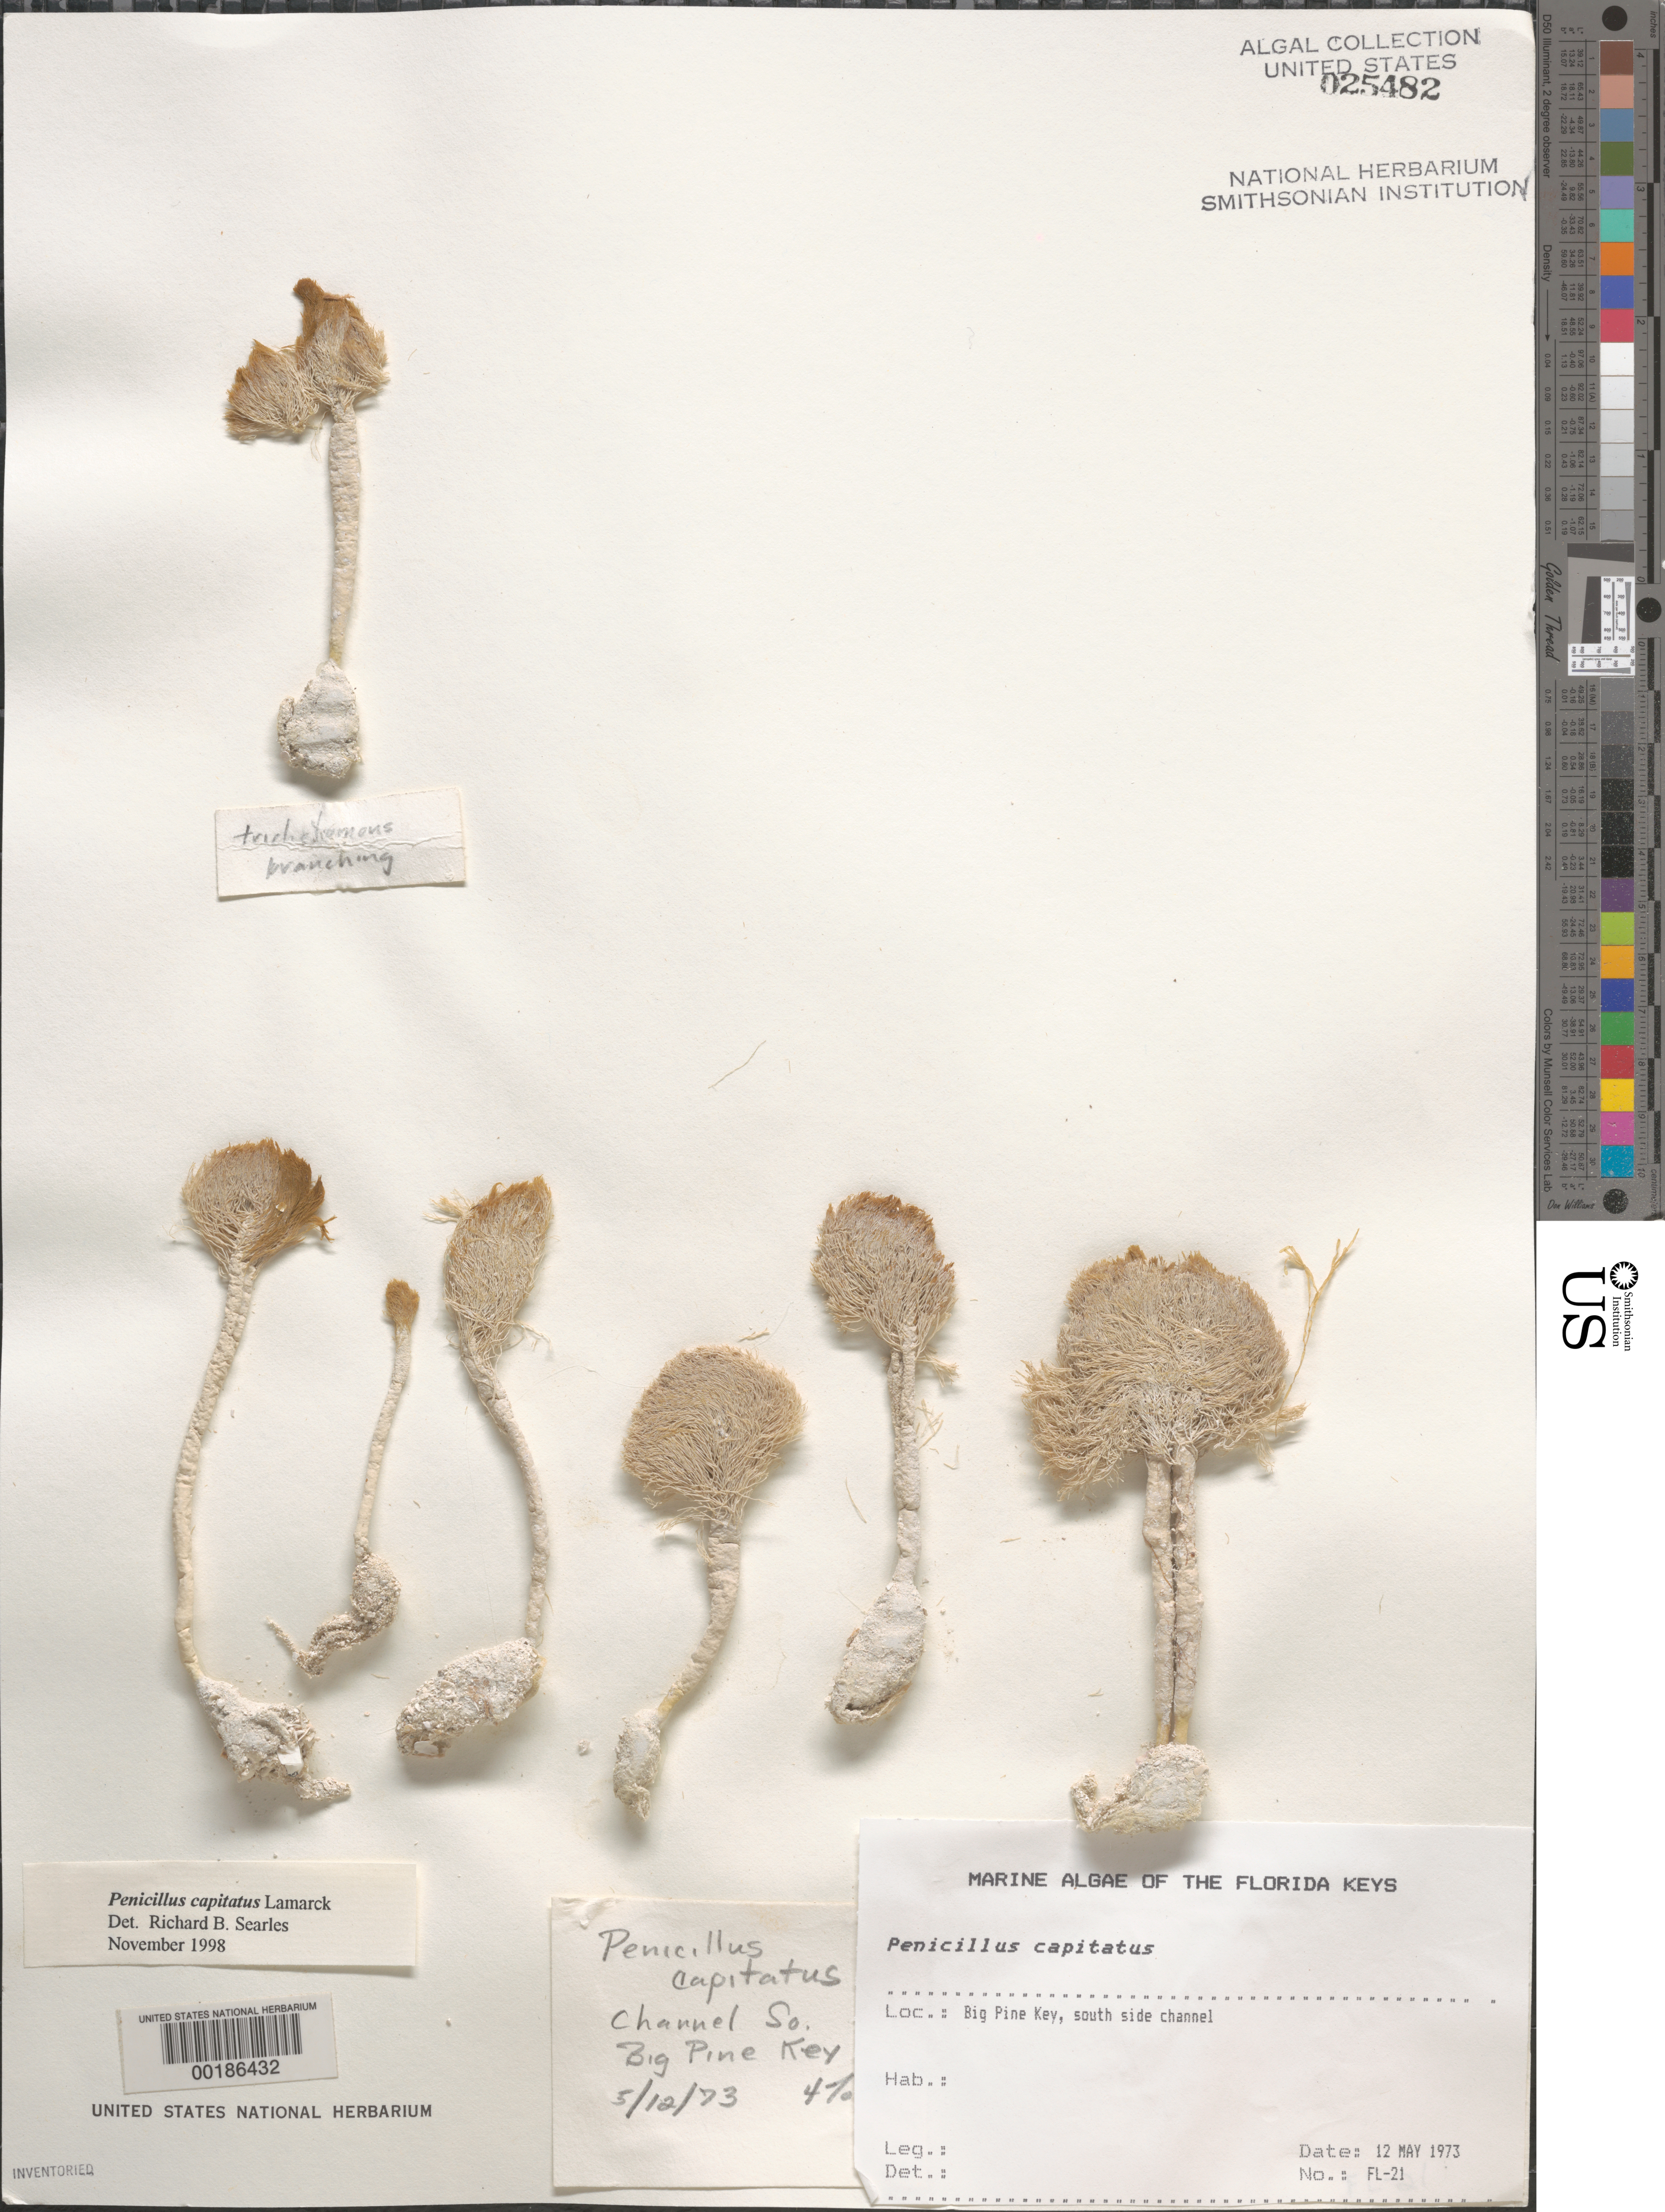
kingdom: Plantae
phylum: Chlorophyta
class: Ulvophyceae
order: Bryopsidales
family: Udoteaceae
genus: Penicillus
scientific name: Penicillus capitatus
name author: Lam.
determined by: Searles, R. B.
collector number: FL-21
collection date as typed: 12 May 1973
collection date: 1973-05-12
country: United States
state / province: Florida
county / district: Monroe County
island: Big Pine Key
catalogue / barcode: US 25482